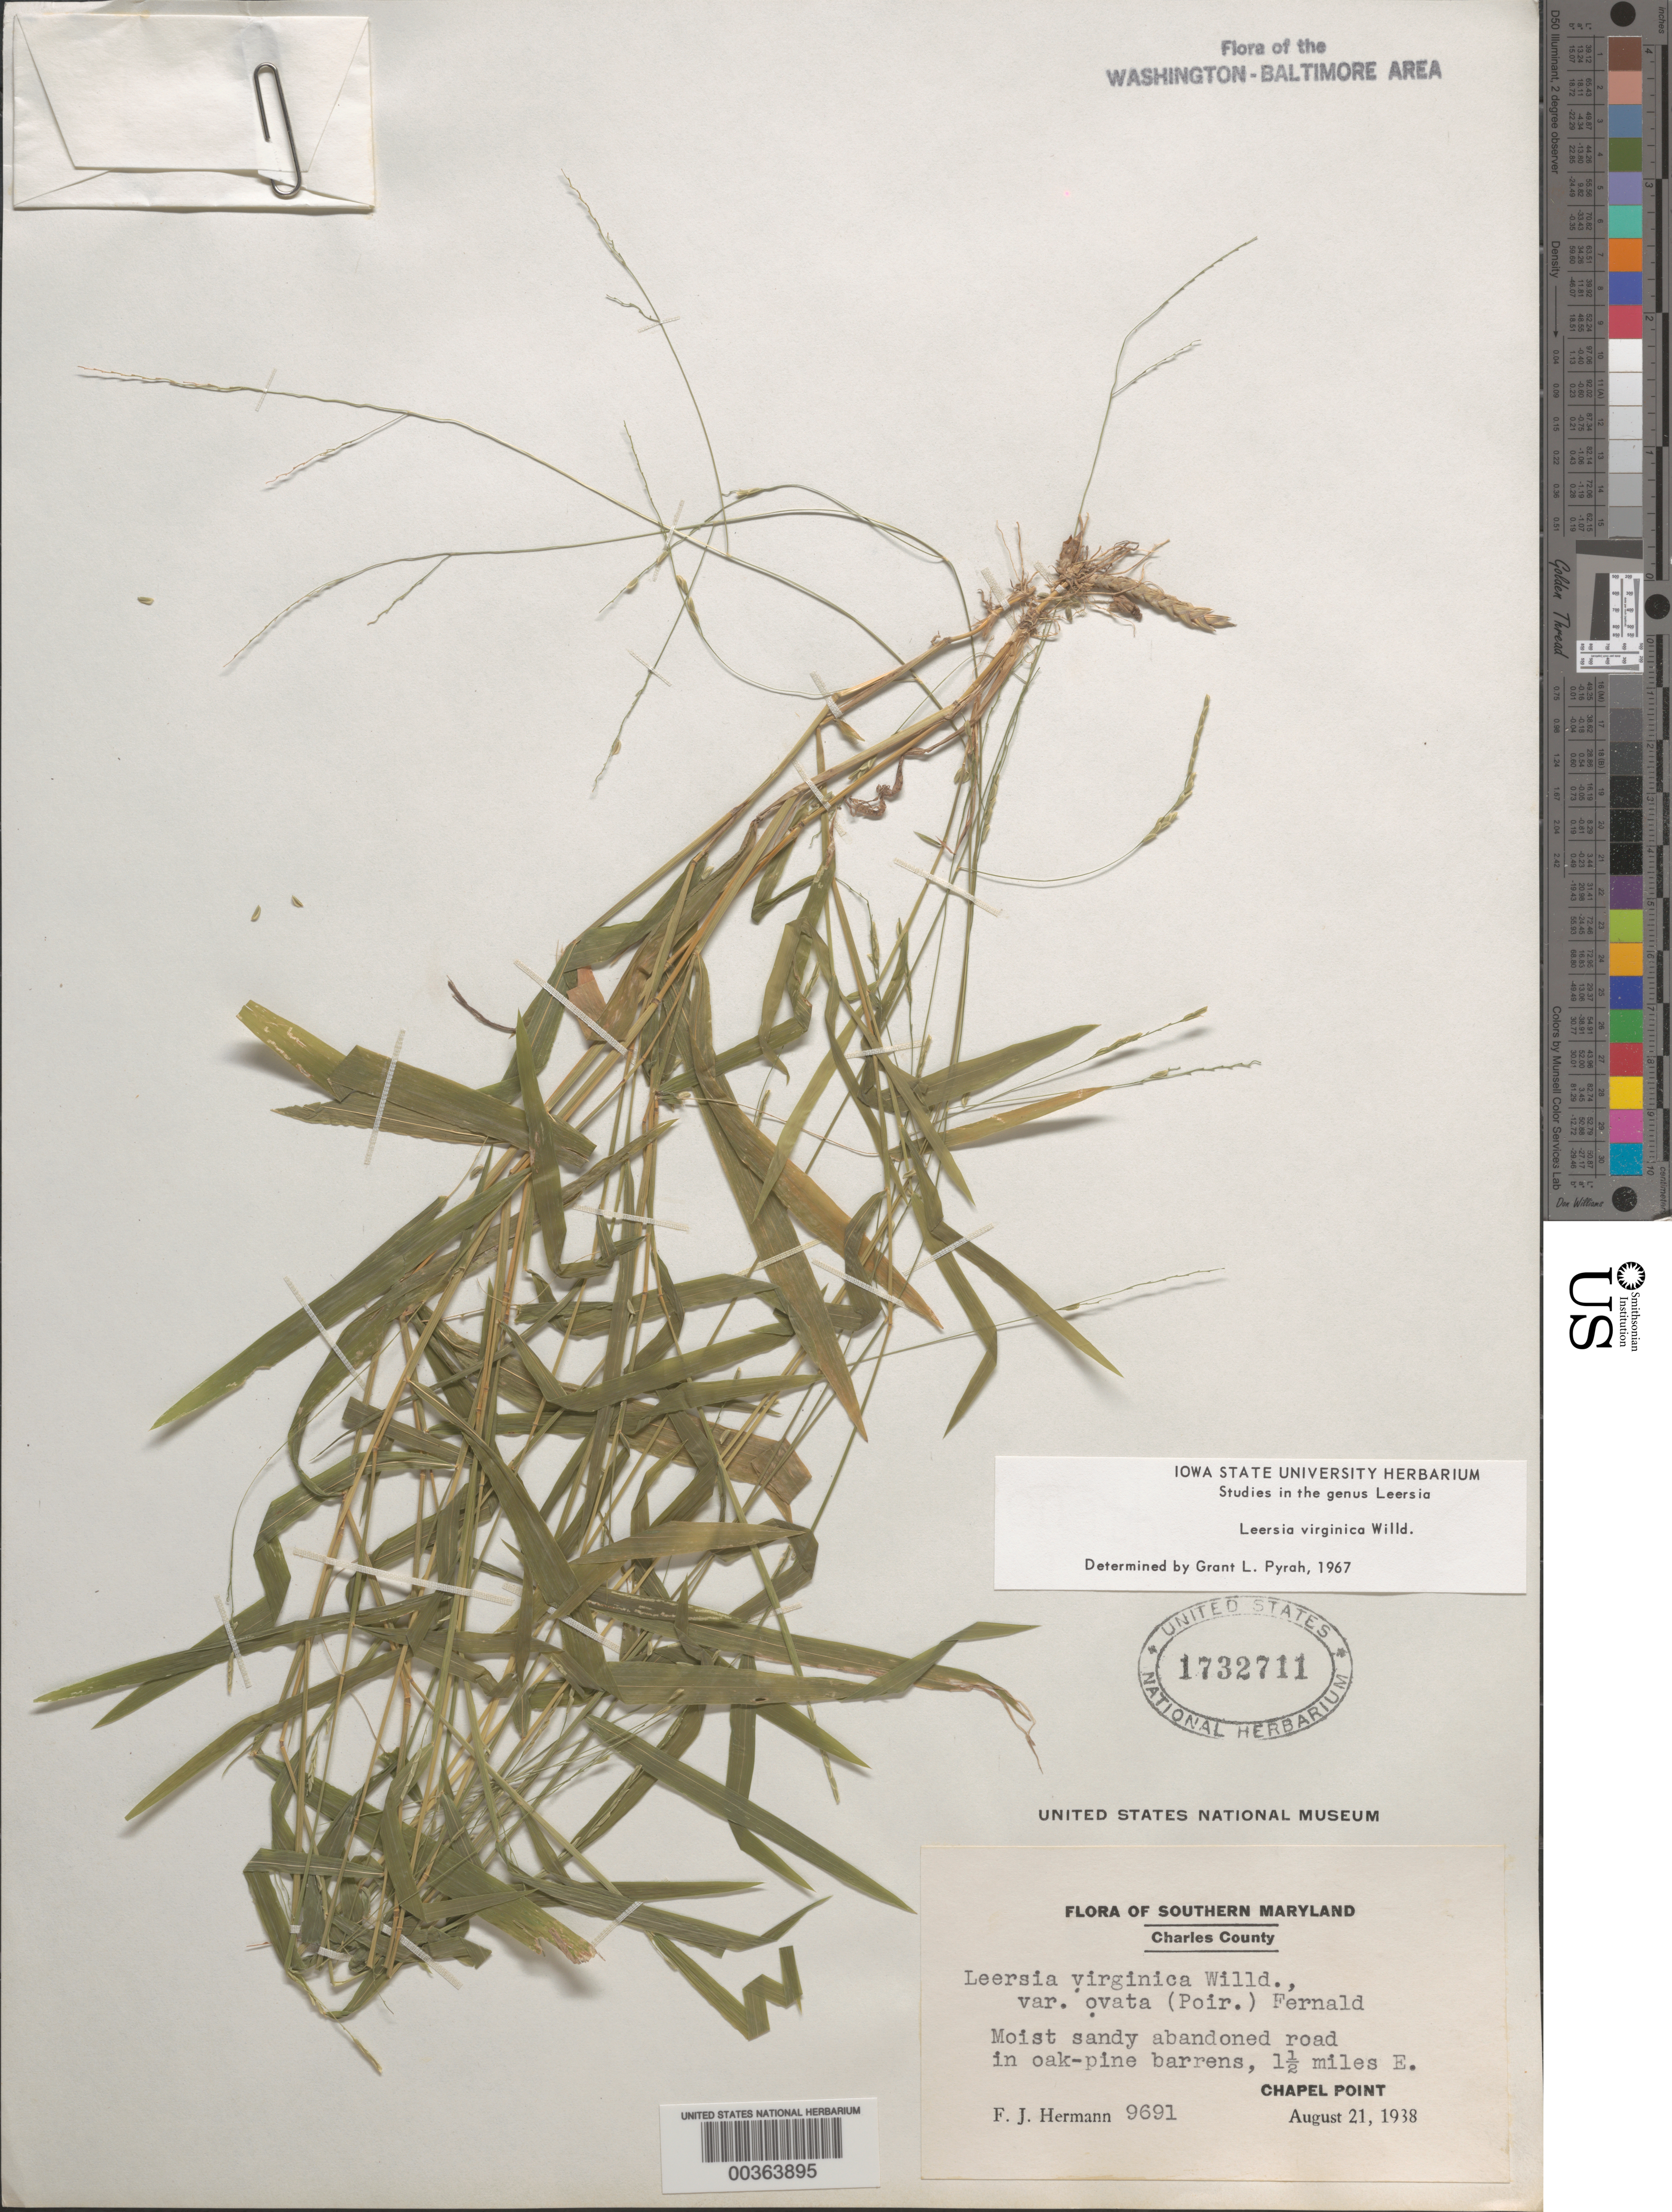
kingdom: Plantae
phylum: Tracheophyta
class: Liliopsida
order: Poales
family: Poaceae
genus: Leersia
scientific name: Leersia virginica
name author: Willd.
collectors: F. J. Hermann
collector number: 9691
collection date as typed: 14 Sep 1946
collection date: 1946-09-14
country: United States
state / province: Maryland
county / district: Charles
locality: E of Chapel Point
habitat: Moist sandy abandoned road in oak pine barrens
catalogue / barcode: US 1732711